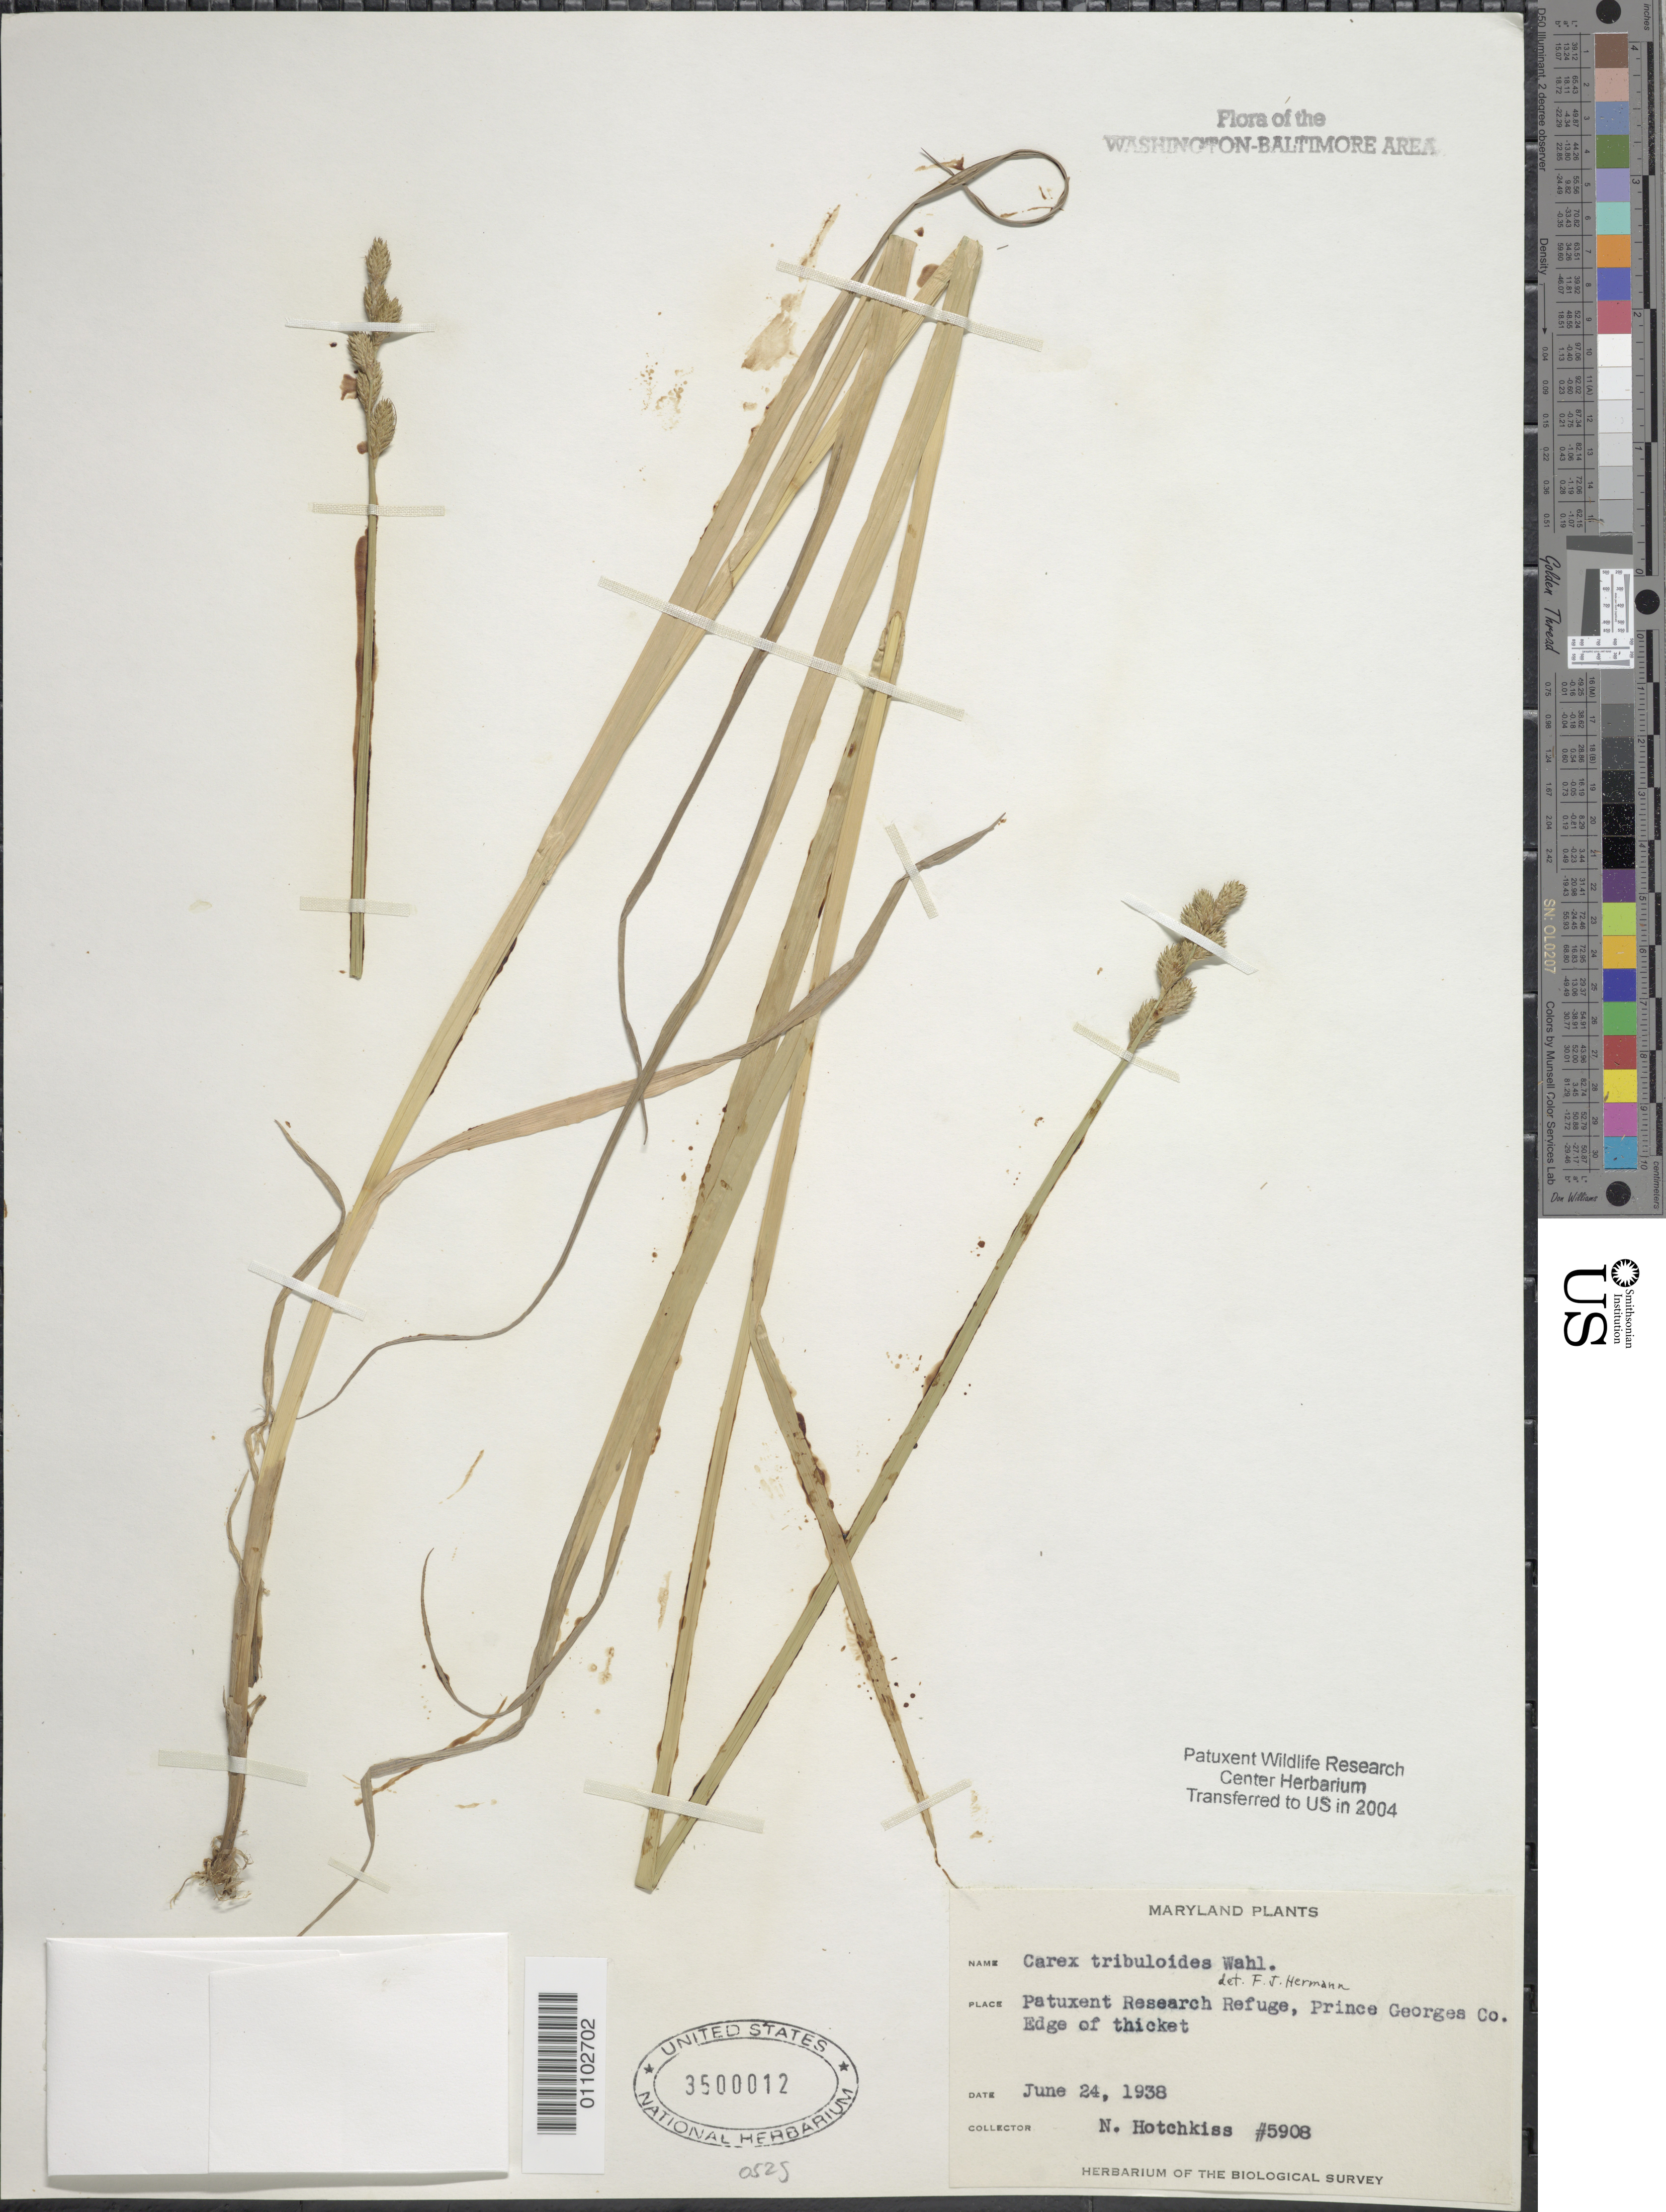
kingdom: Plantae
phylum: Tracheophyta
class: Liliopsida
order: Poales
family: Cyperaceae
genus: Carex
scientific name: Carex tribuloides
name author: Wahlenb.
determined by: Hermann, F. J.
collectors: N. Hotchkiss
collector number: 5908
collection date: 1938-06-24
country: United States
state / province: Maryland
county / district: Prince George's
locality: Patuxent Research Refuge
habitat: Edge of thicket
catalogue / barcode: US 3500012